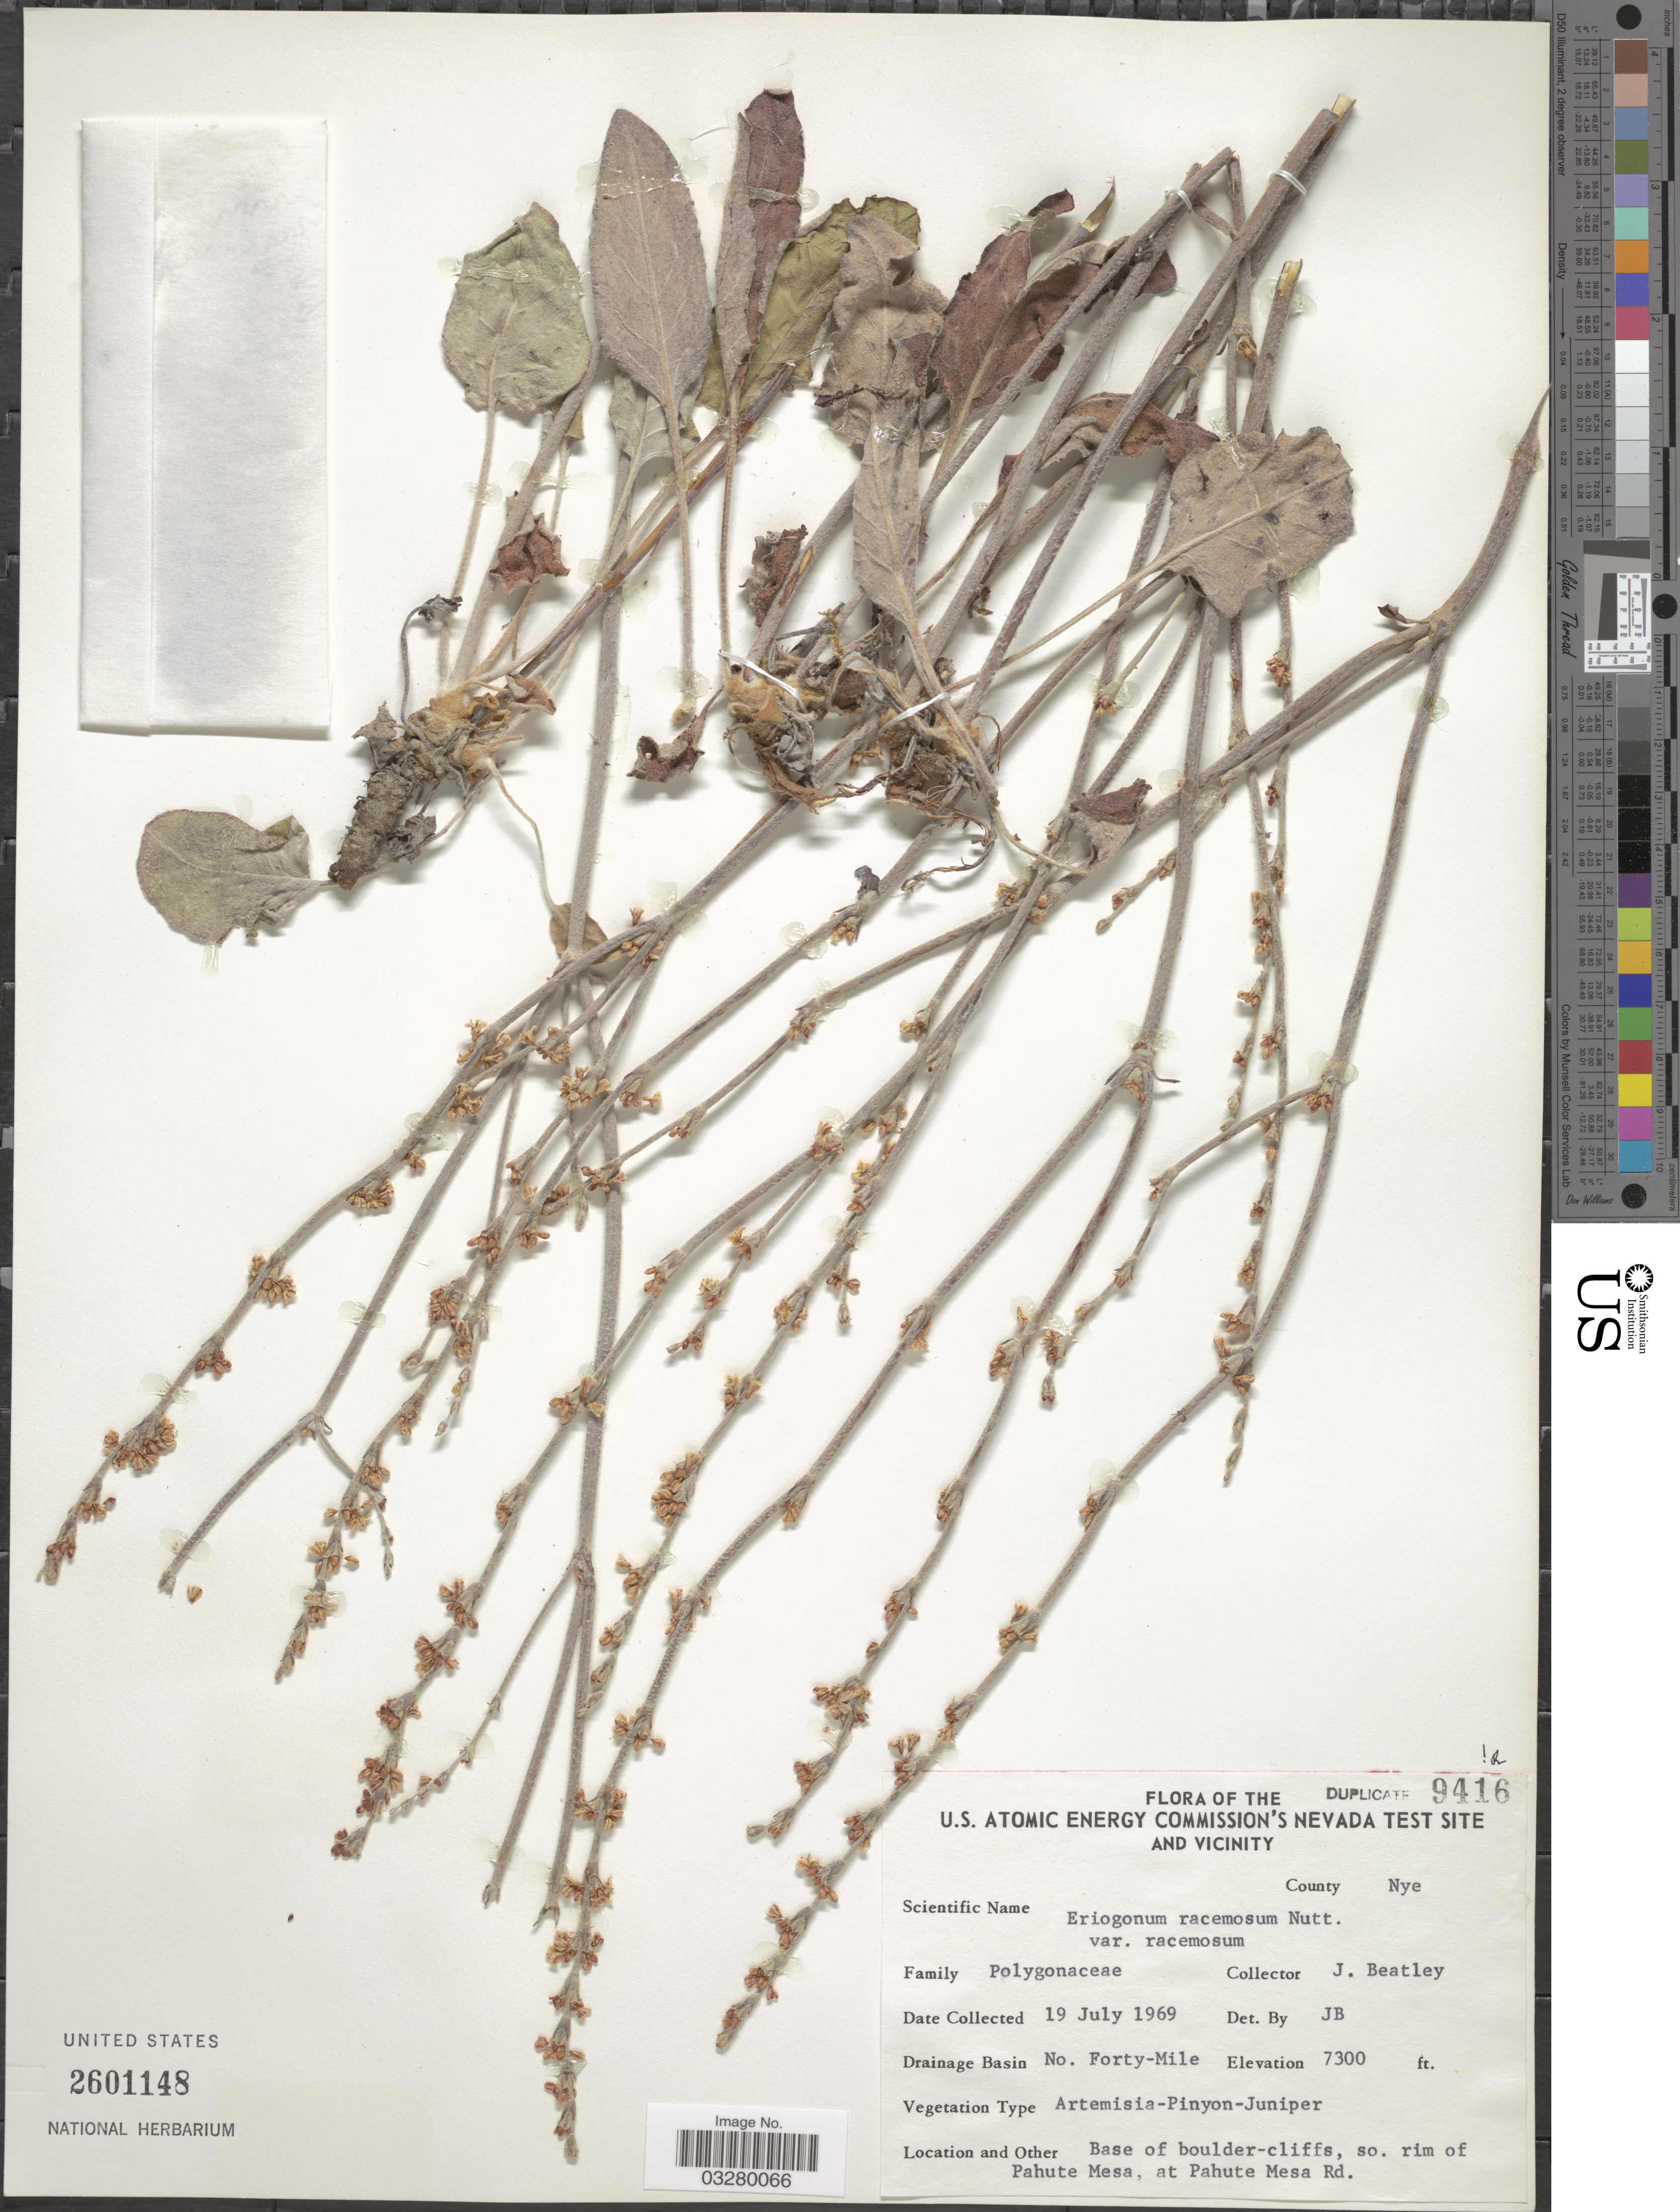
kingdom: Plantae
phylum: Tracheophyta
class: Magnoliopsida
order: Caryophyllales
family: Polygonaceae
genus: Eriogonum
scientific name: Eriogonum racemosum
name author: Nutt.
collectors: J. C. Beatley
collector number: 9416?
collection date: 1969-07-19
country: United States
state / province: Nevada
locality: U.S. Atomic Energy Commission's Nevada Test Site and Vicinity, County Nye, Drainage Basin No. Forty-Mile, Base of boulder-cliffs, so. rim of Pahute Mesa, at Pahute Mesa Rd.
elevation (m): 2225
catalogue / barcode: US 2601148